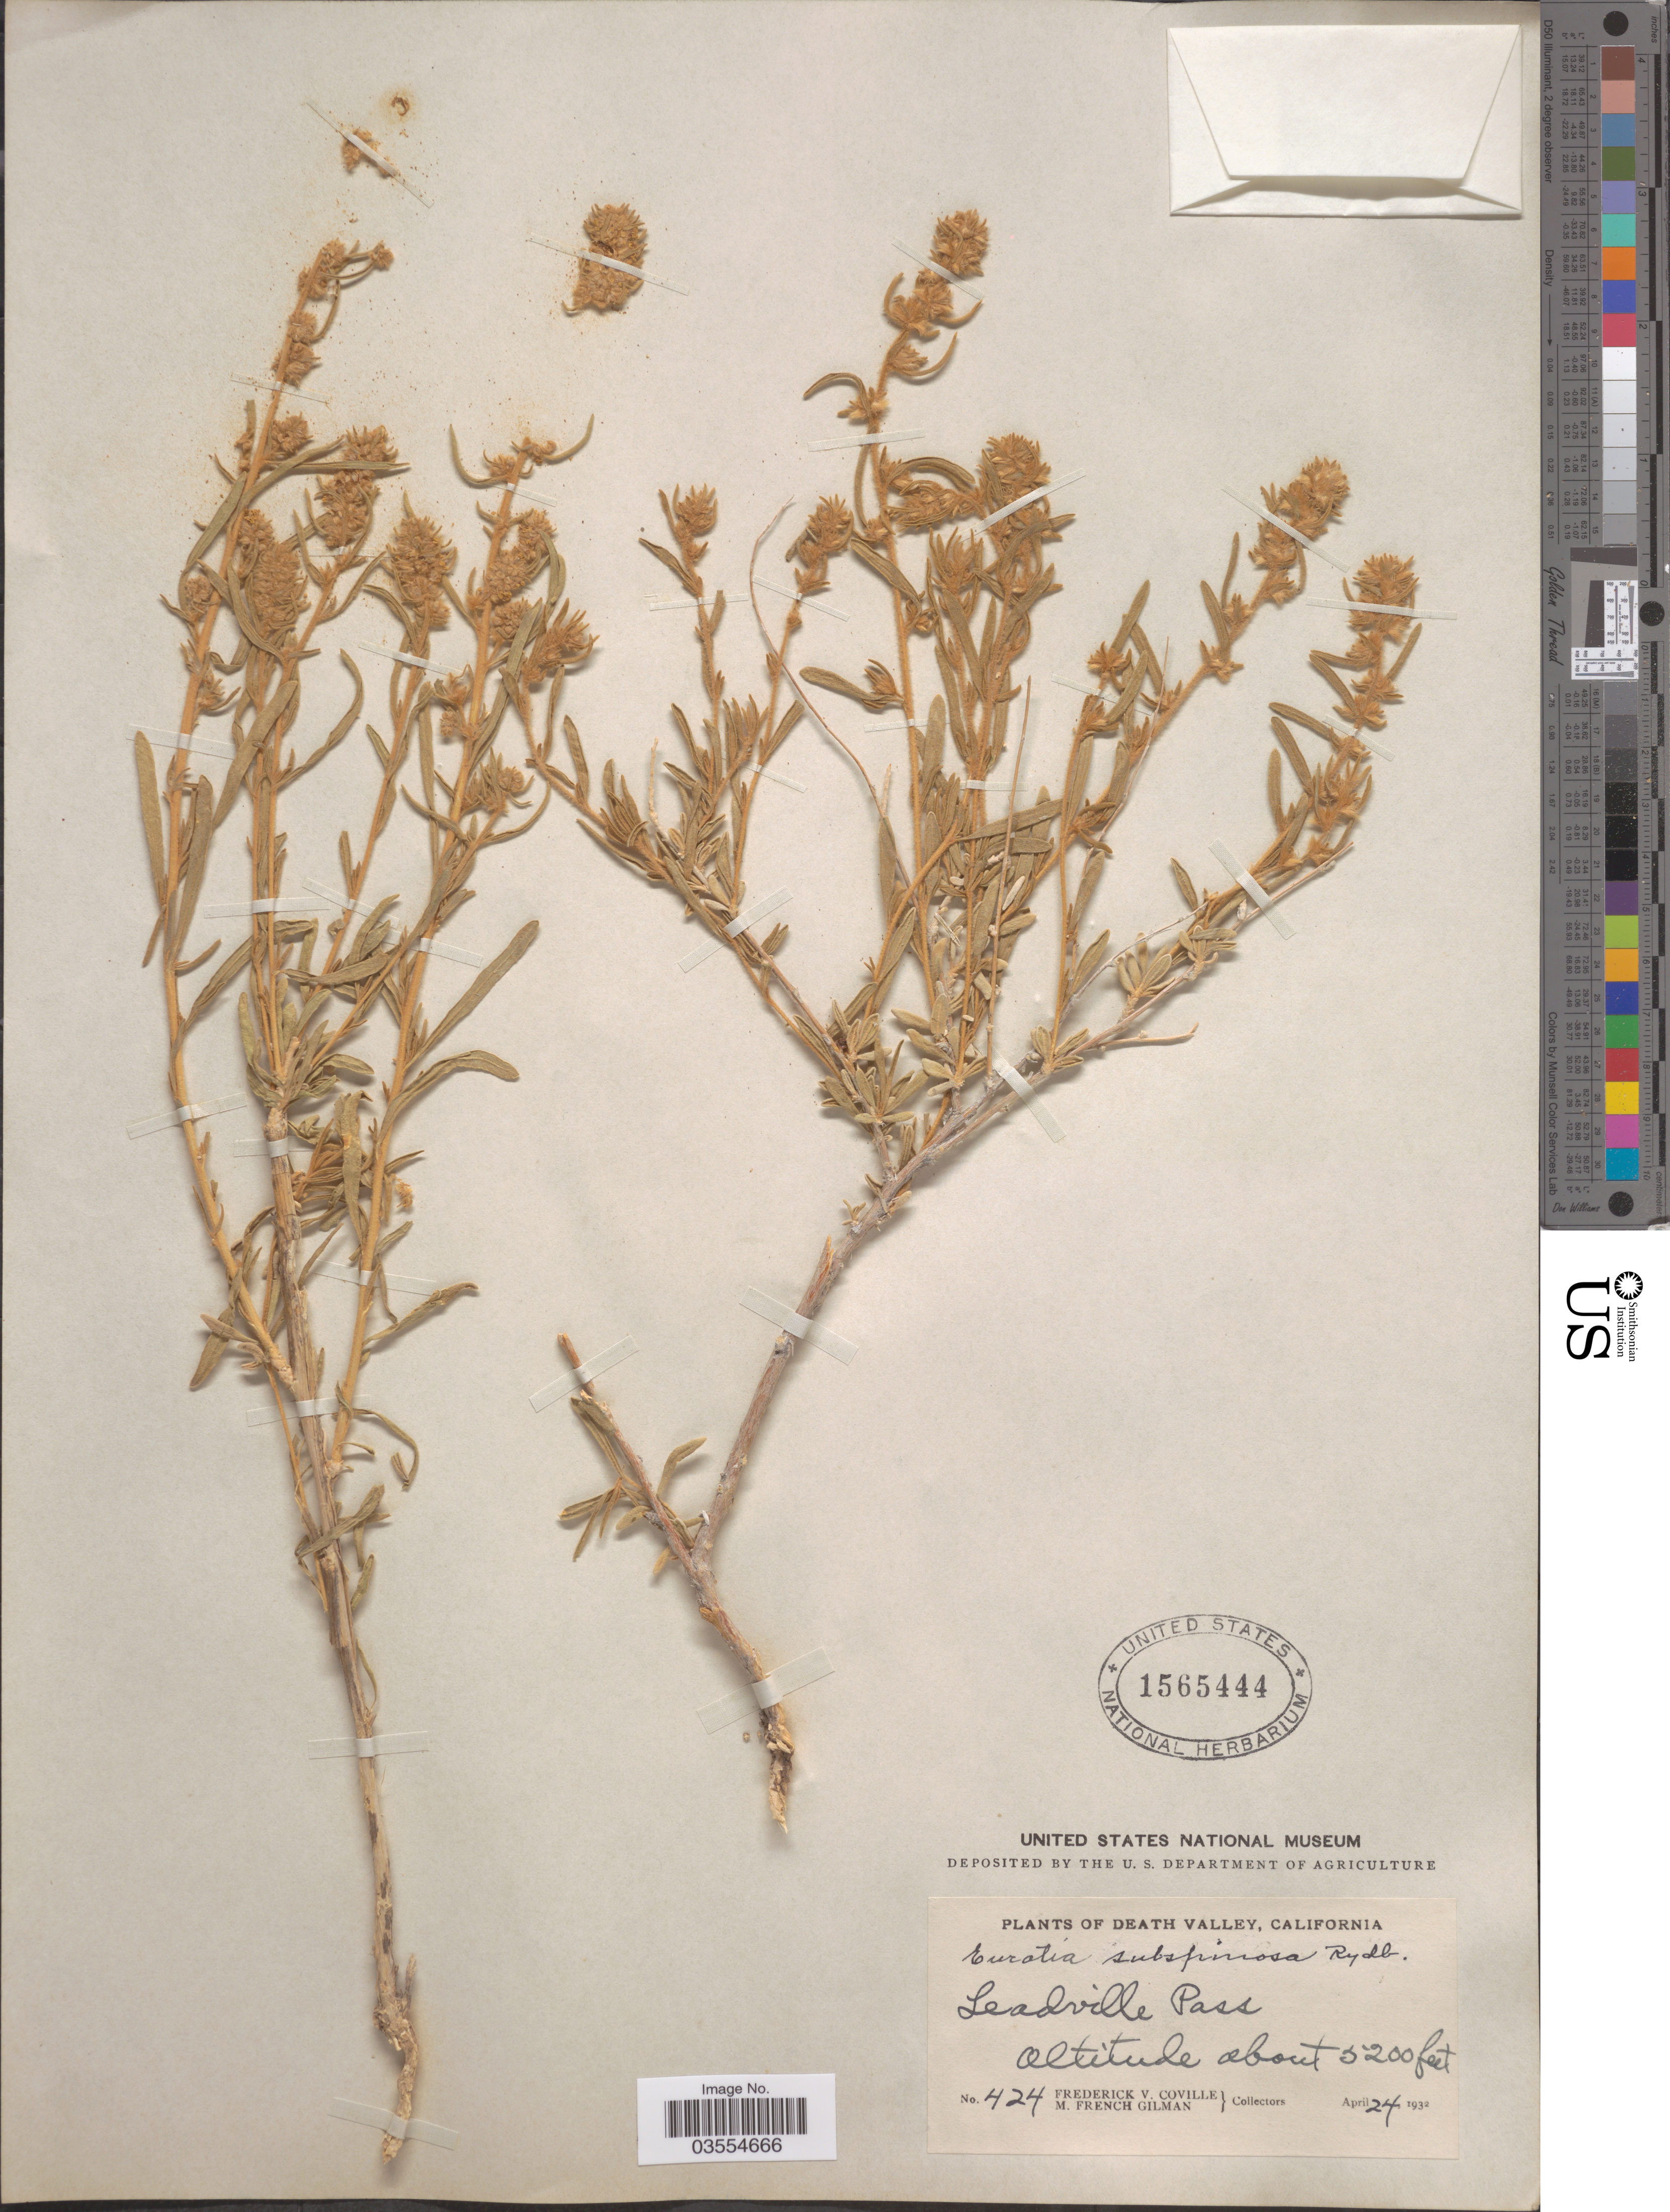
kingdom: Plantae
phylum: Tracheophyta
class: Magnoliopsida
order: Caryophyllales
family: Amaranthaceae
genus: Krascheninnikovia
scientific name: Krascheninnikovia lanata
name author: (Pursh) A. Meeuse & A.Smit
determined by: U.S. National Herbarium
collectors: F. V. Coville & M. F. Gilman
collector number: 424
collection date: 1932-04-24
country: United States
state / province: California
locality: Death Valley. Leadville Pass.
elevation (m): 1585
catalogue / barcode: US 1565444